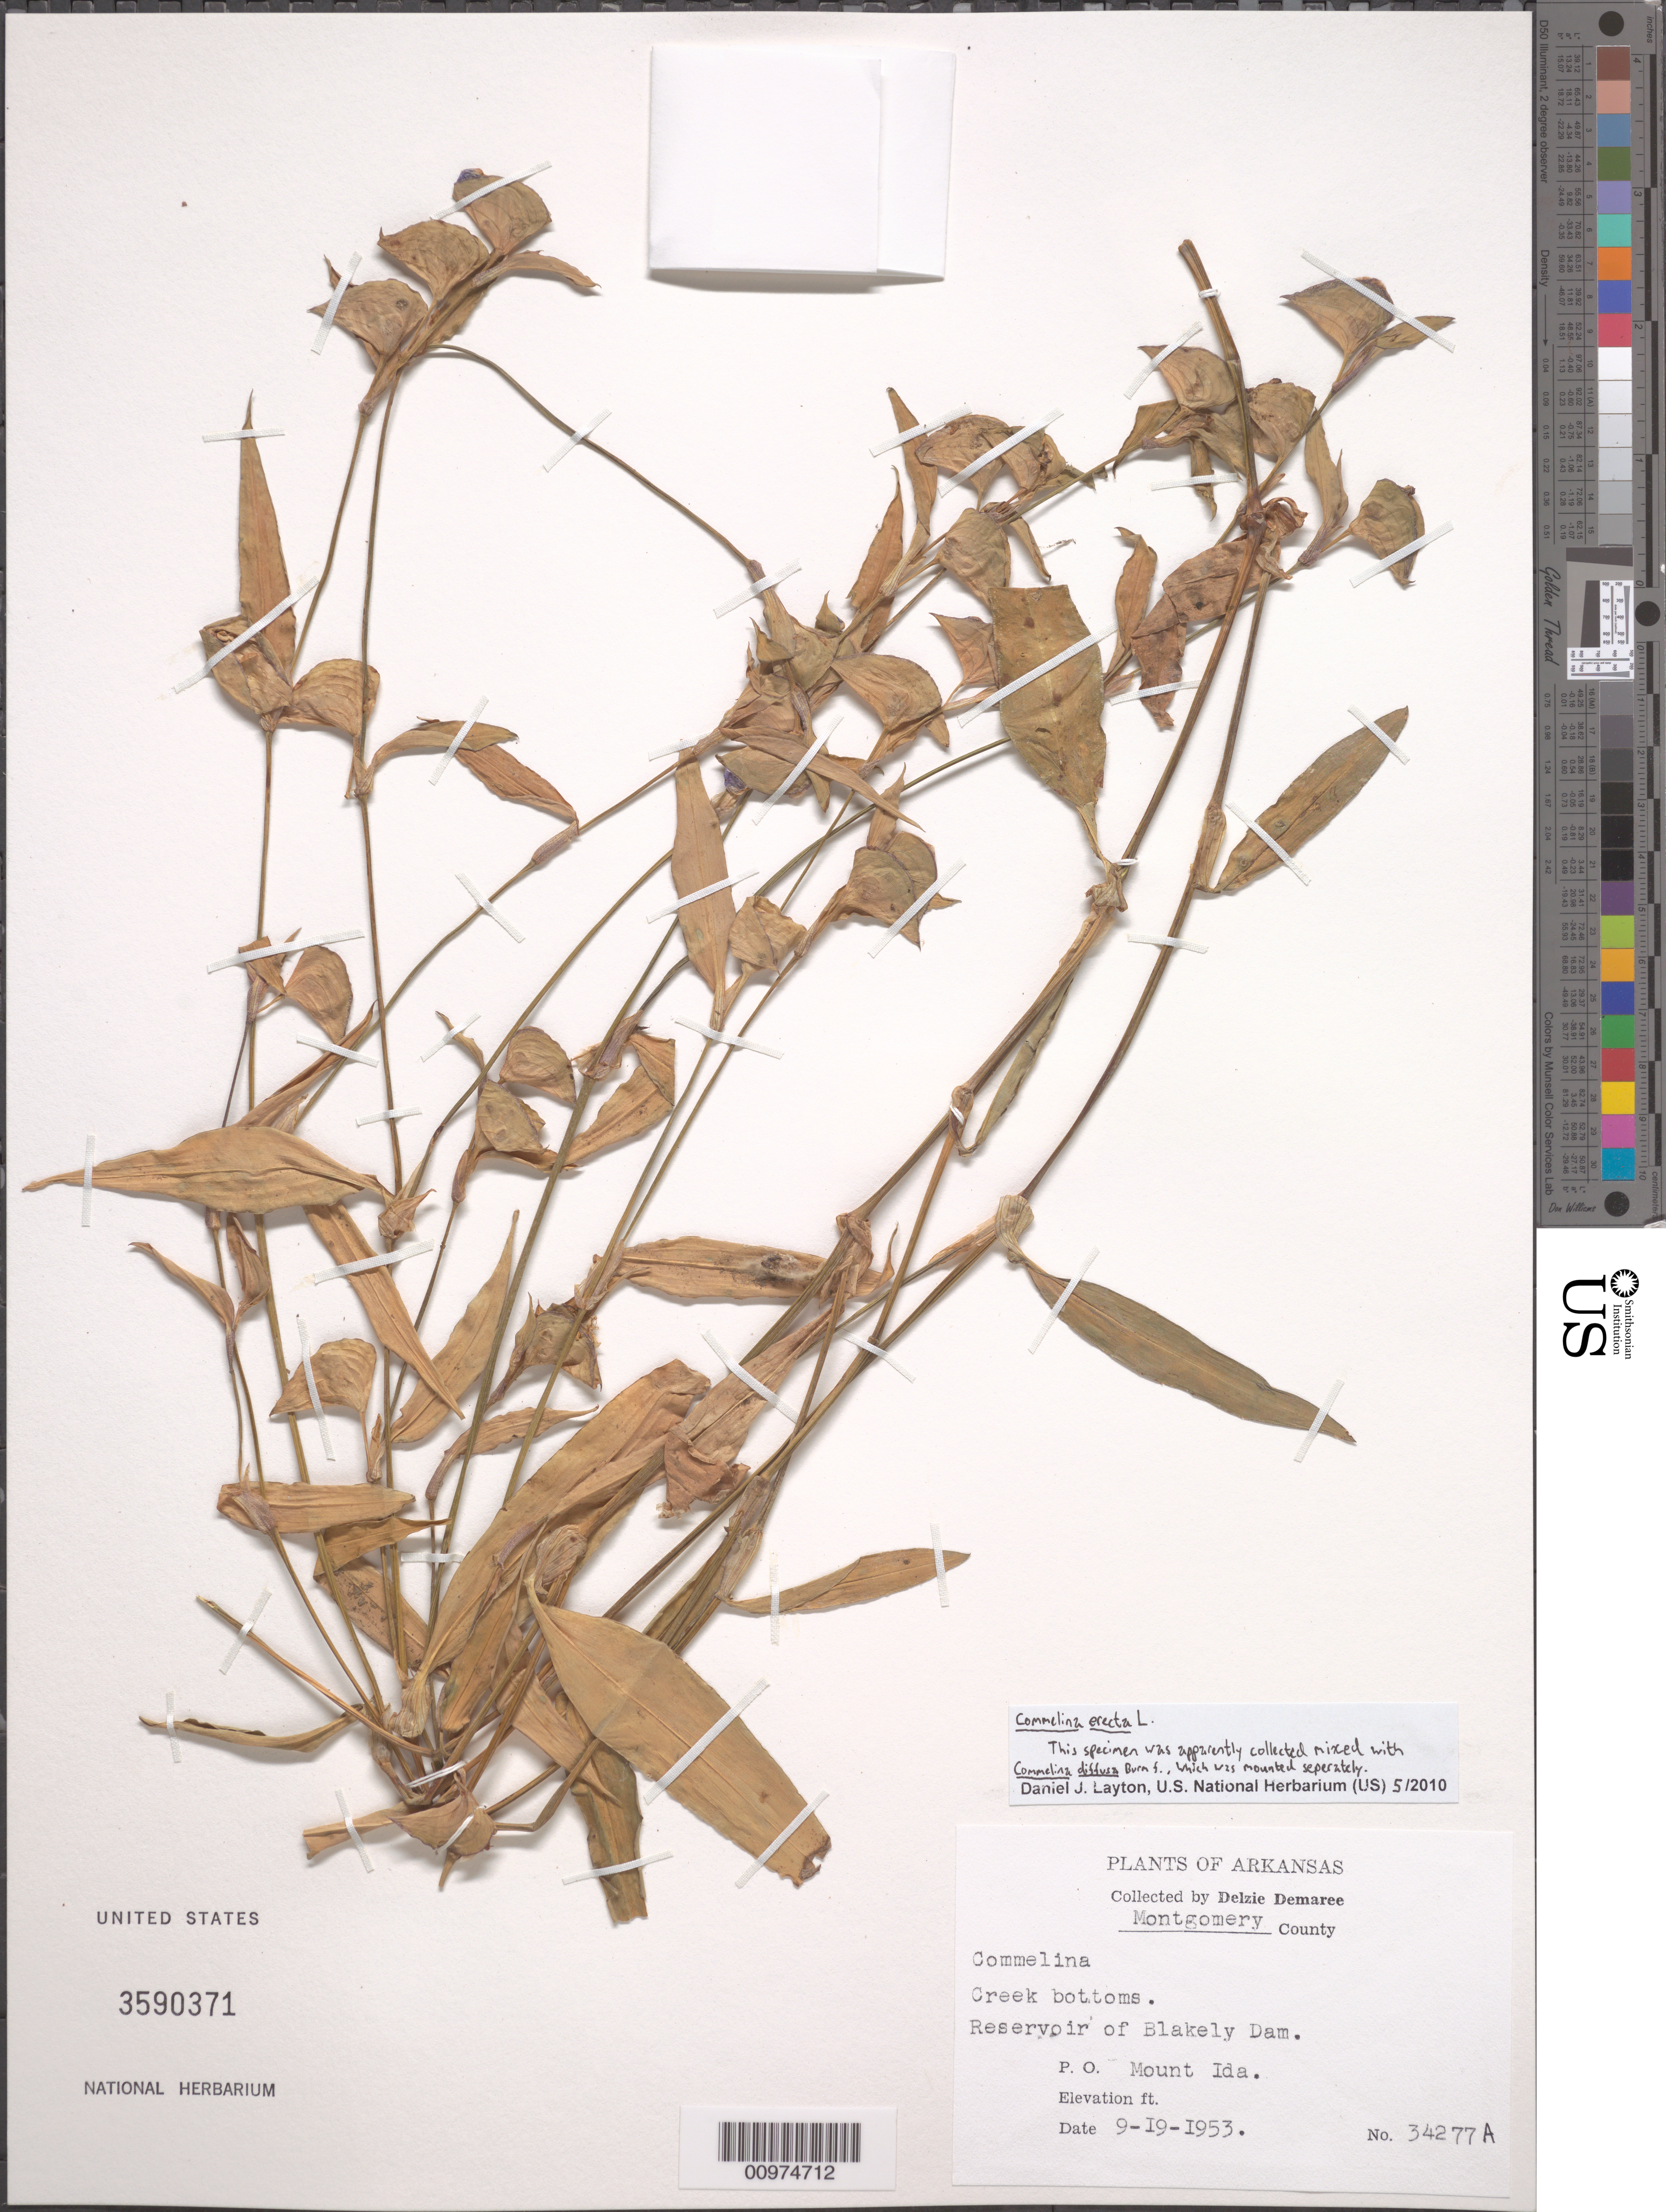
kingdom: Plantae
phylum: Tracheophyta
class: Liliopsida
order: Commelinales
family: Commelinaceae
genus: Commelina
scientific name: Commelina erecta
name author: L.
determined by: Layton, Daniel J.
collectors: D. Demaree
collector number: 34277A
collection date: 1953-09-19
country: United States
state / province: Arkansas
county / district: Montgomery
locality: Reservoir of Blakely Dam. P.O. Mount Ida.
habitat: Creek bottoms.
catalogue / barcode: US 3590371